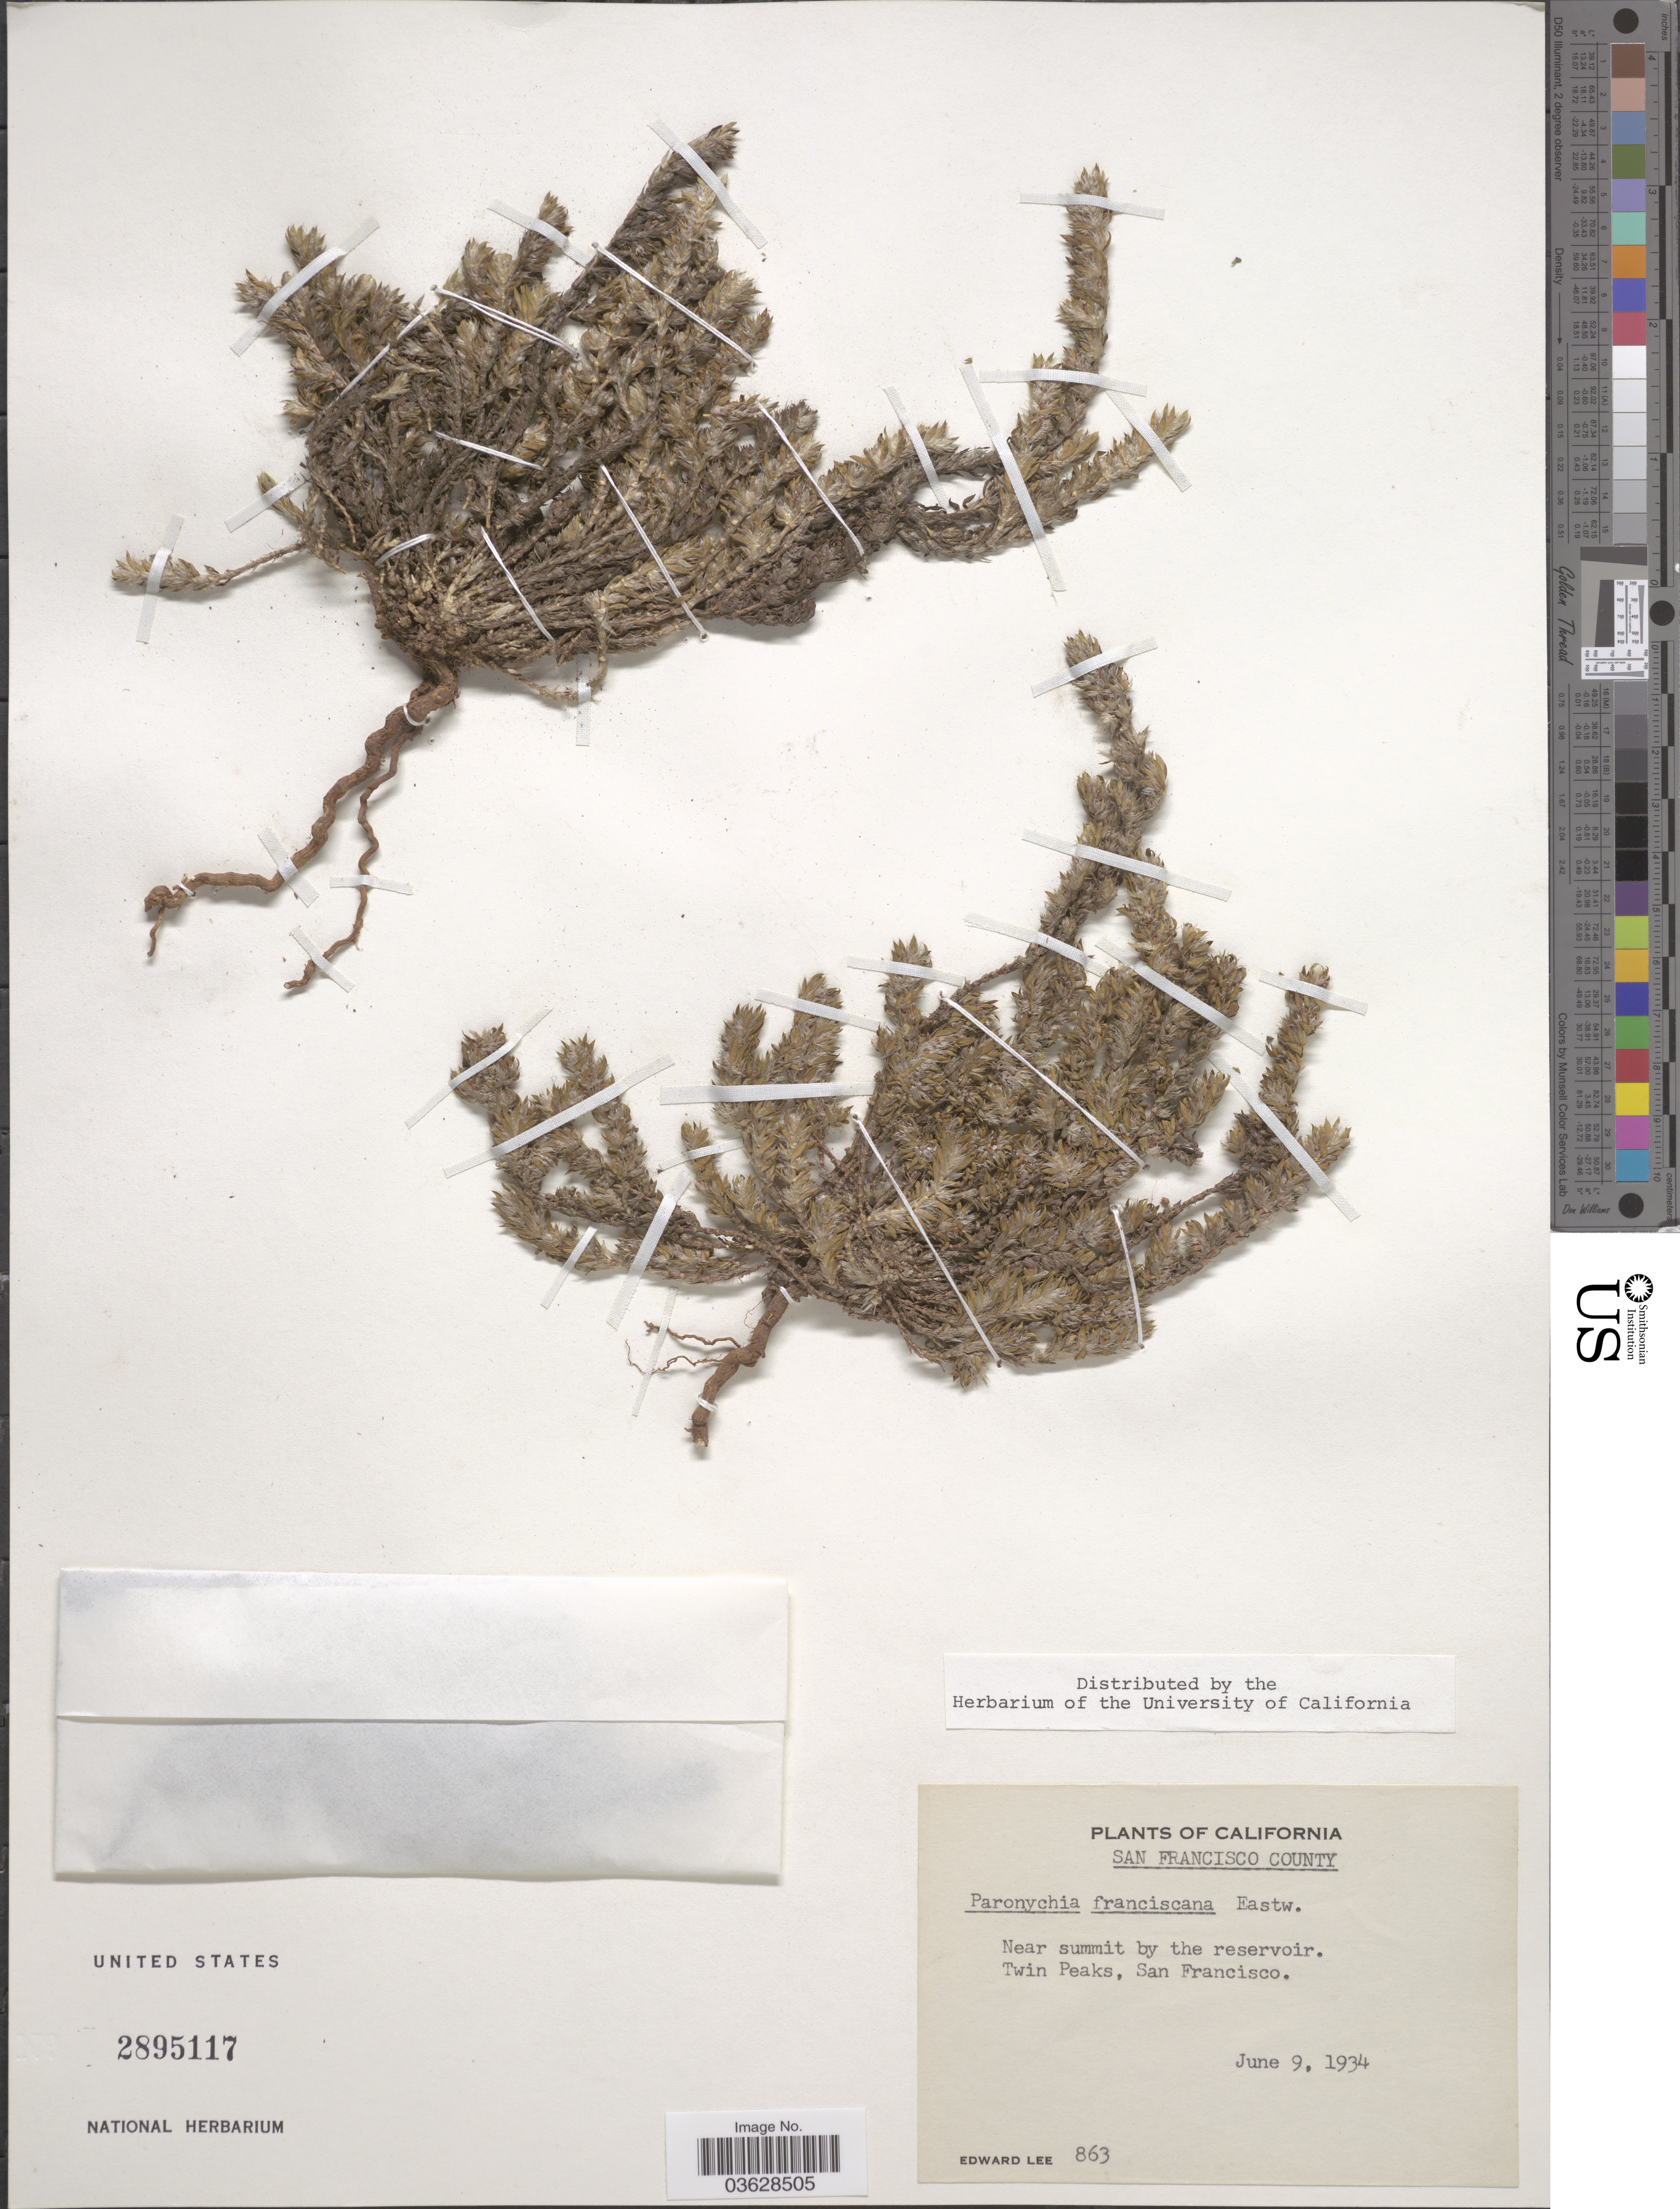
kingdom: Plantae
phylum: Tracheophyta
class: Magnoliopsida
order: Caryophyllales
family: Caryophyllaceae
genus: Paronychia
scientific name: Paronychia franciscana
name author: Eastw.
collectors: E. Lee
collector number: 863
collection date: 1934-06-09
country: United States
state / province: California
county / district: San Francisco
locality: San Francisco County. Near summit by the reservoir. Twin Peaks, San Francisco.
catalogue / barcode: US 2895117